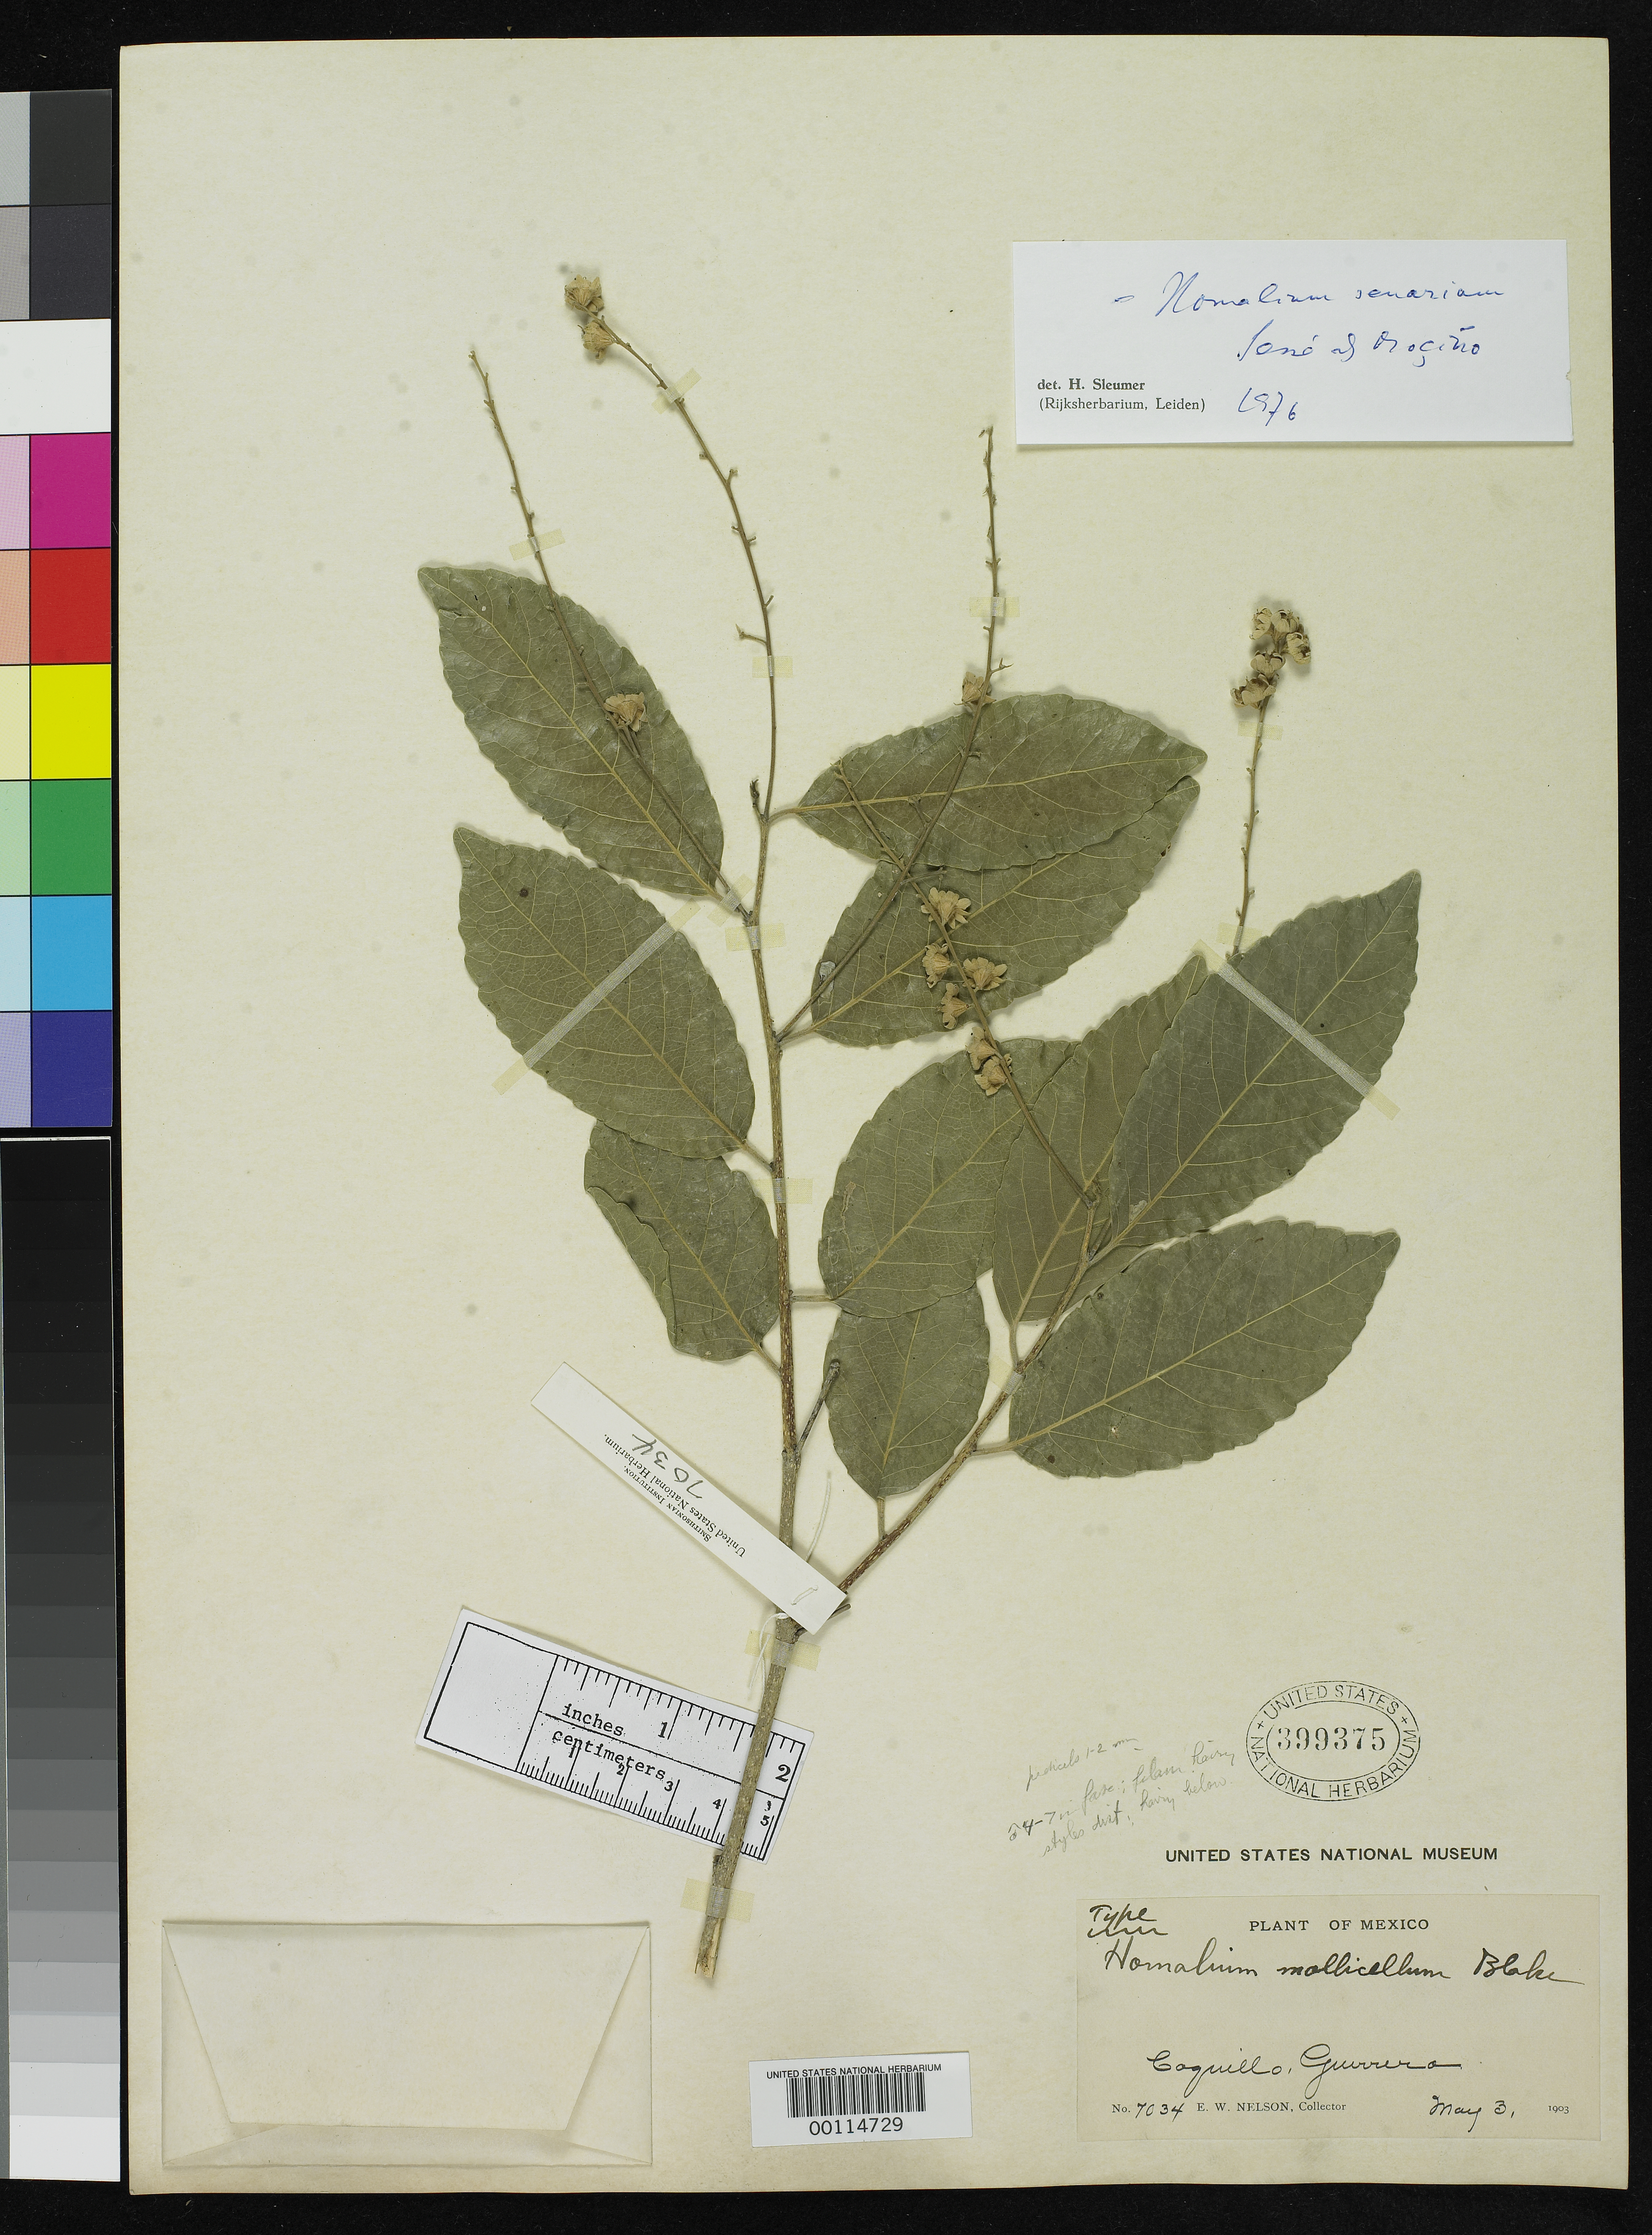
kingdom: Plantae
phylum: Tracheophyta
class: Magnoliopsida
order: Malpighiales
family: Salicaceae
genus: Homalium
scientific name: Homalium mollicellum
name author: S.F. Blake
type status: Holotype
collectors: E. W. Nelson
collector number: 7034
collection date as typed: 03 May 1903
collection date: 1903-05-03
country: Mexico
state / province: Guerrero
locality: Coquillo.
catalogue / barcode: US 399375